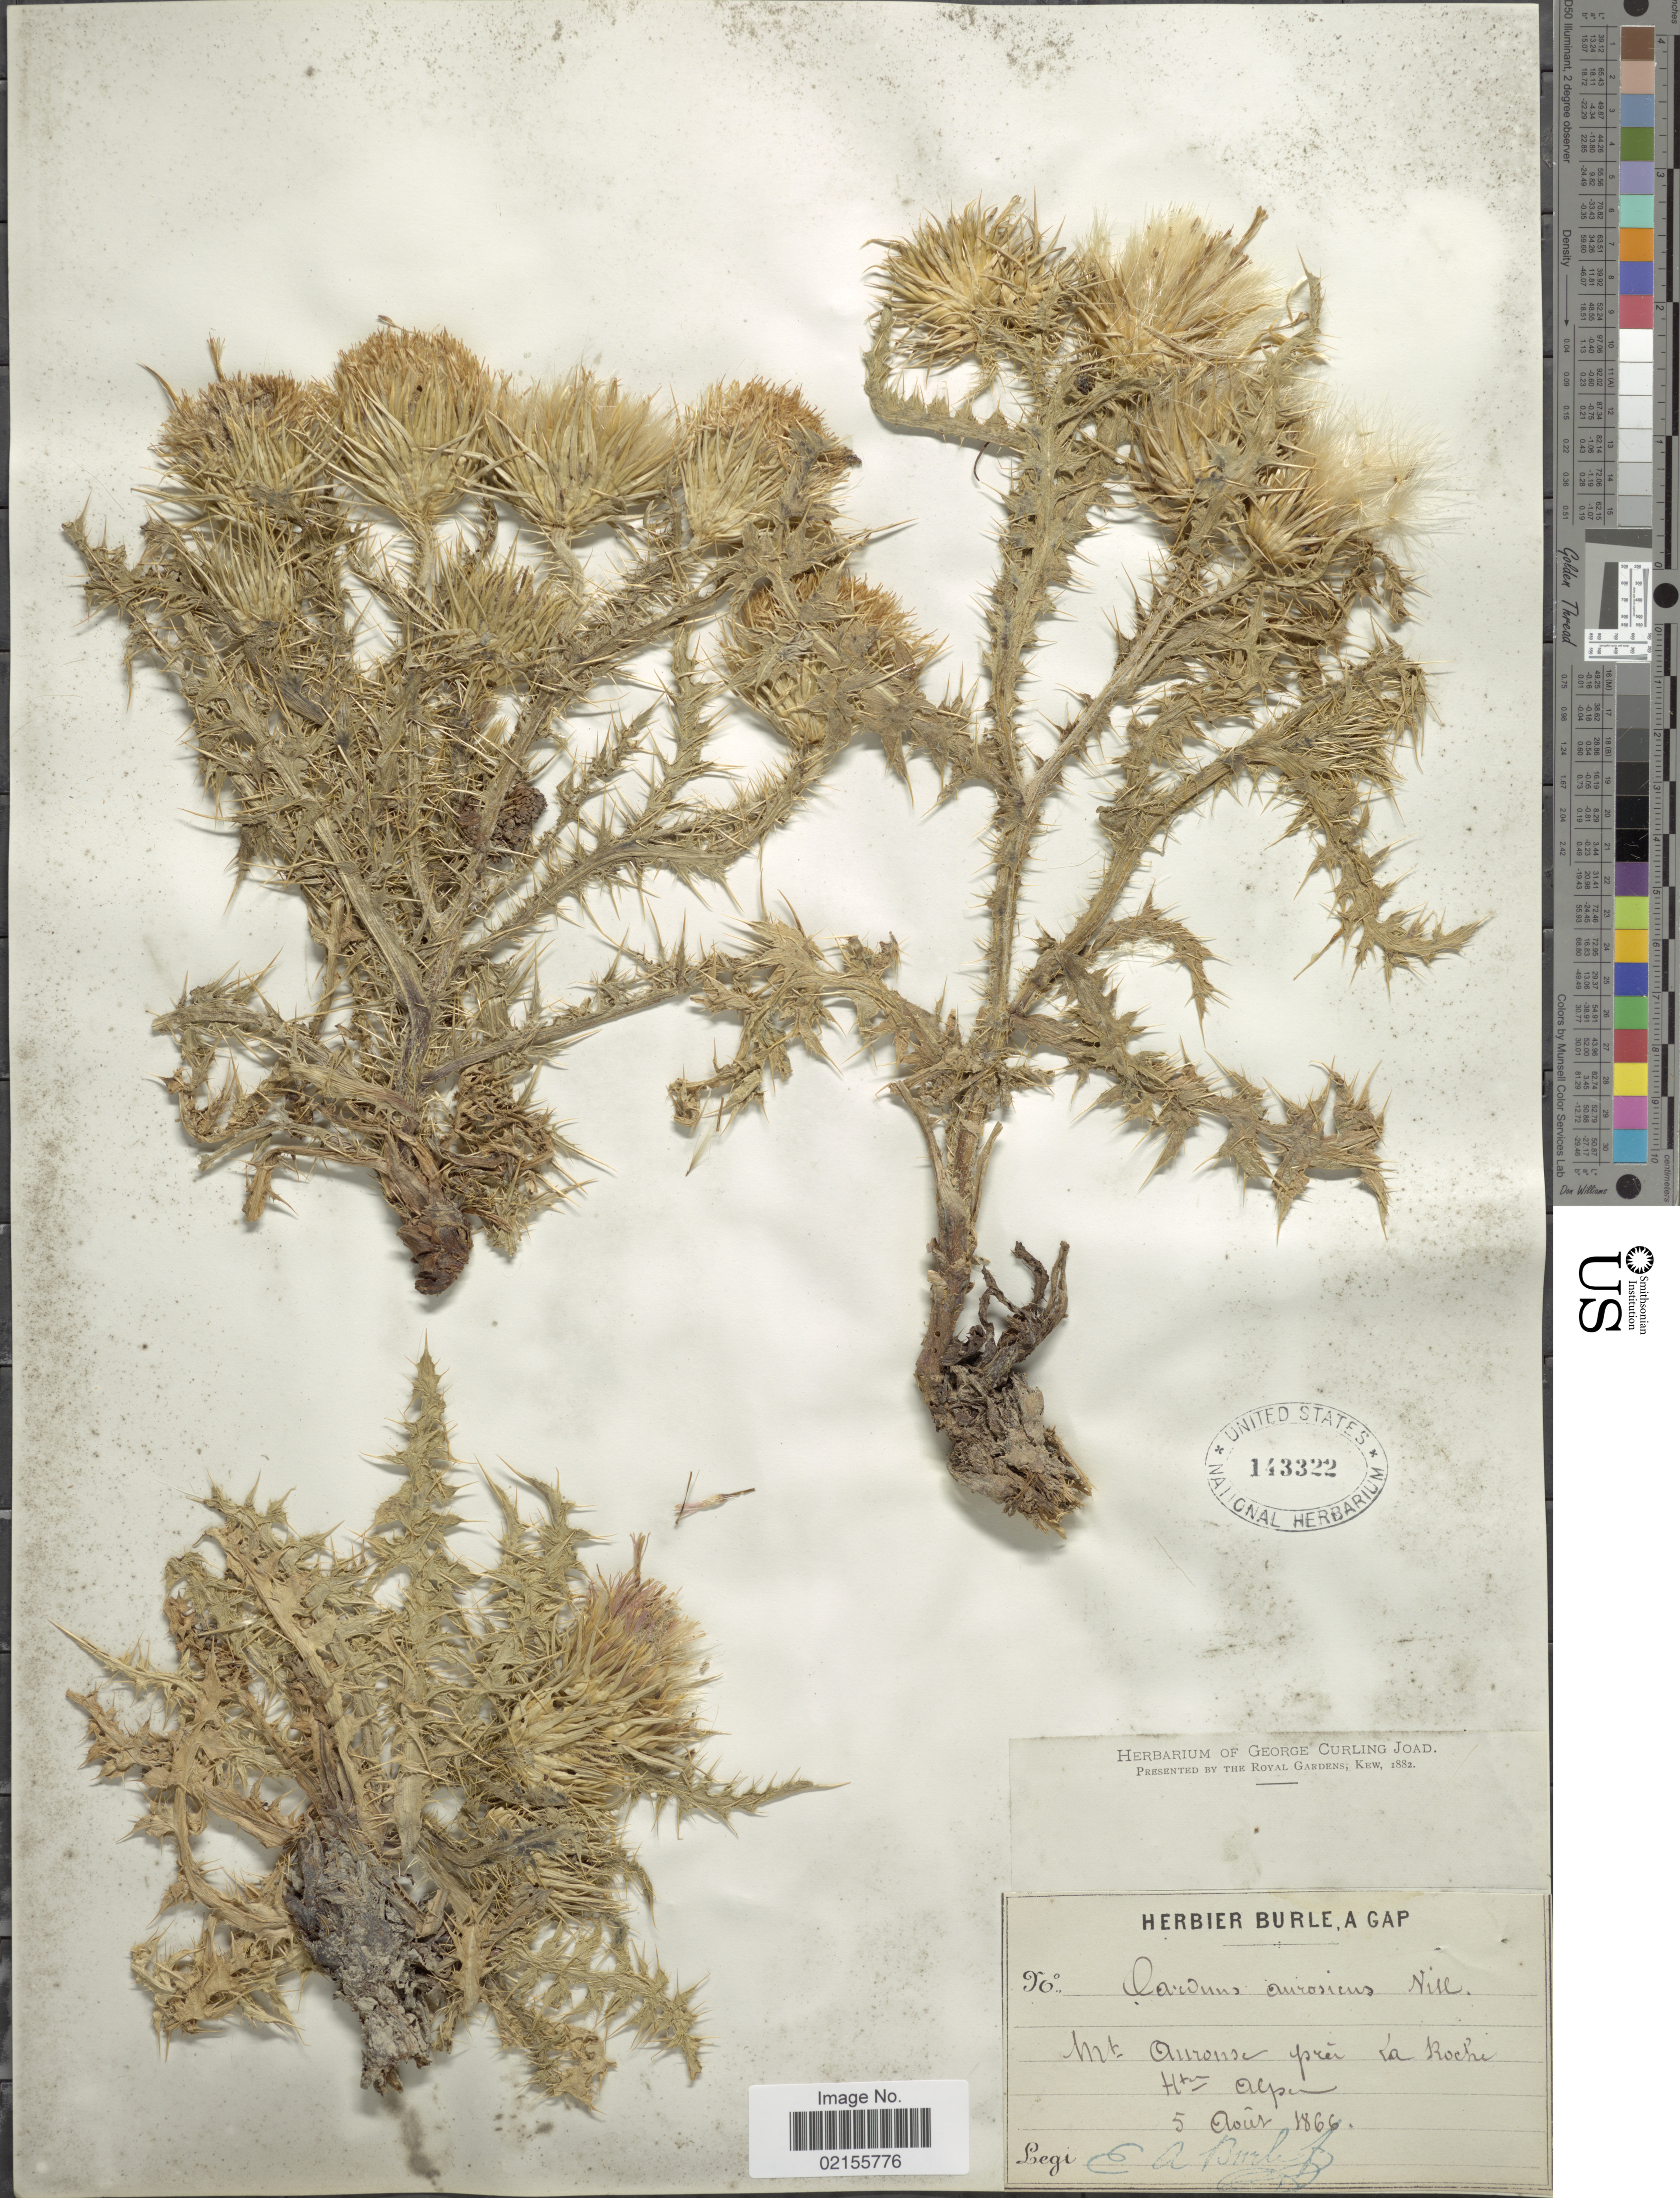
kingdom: Plantae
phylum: Tracheophyta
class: Magnoliopsida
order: Asterales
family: Asteraceae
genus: Carduus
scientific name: Carduus aurosicus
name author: Vill.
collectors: E. Burle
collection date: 1866-08-05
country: Italy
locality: Mt Auronse pres L a Roche, Htes Alpen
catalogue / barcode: US 143322